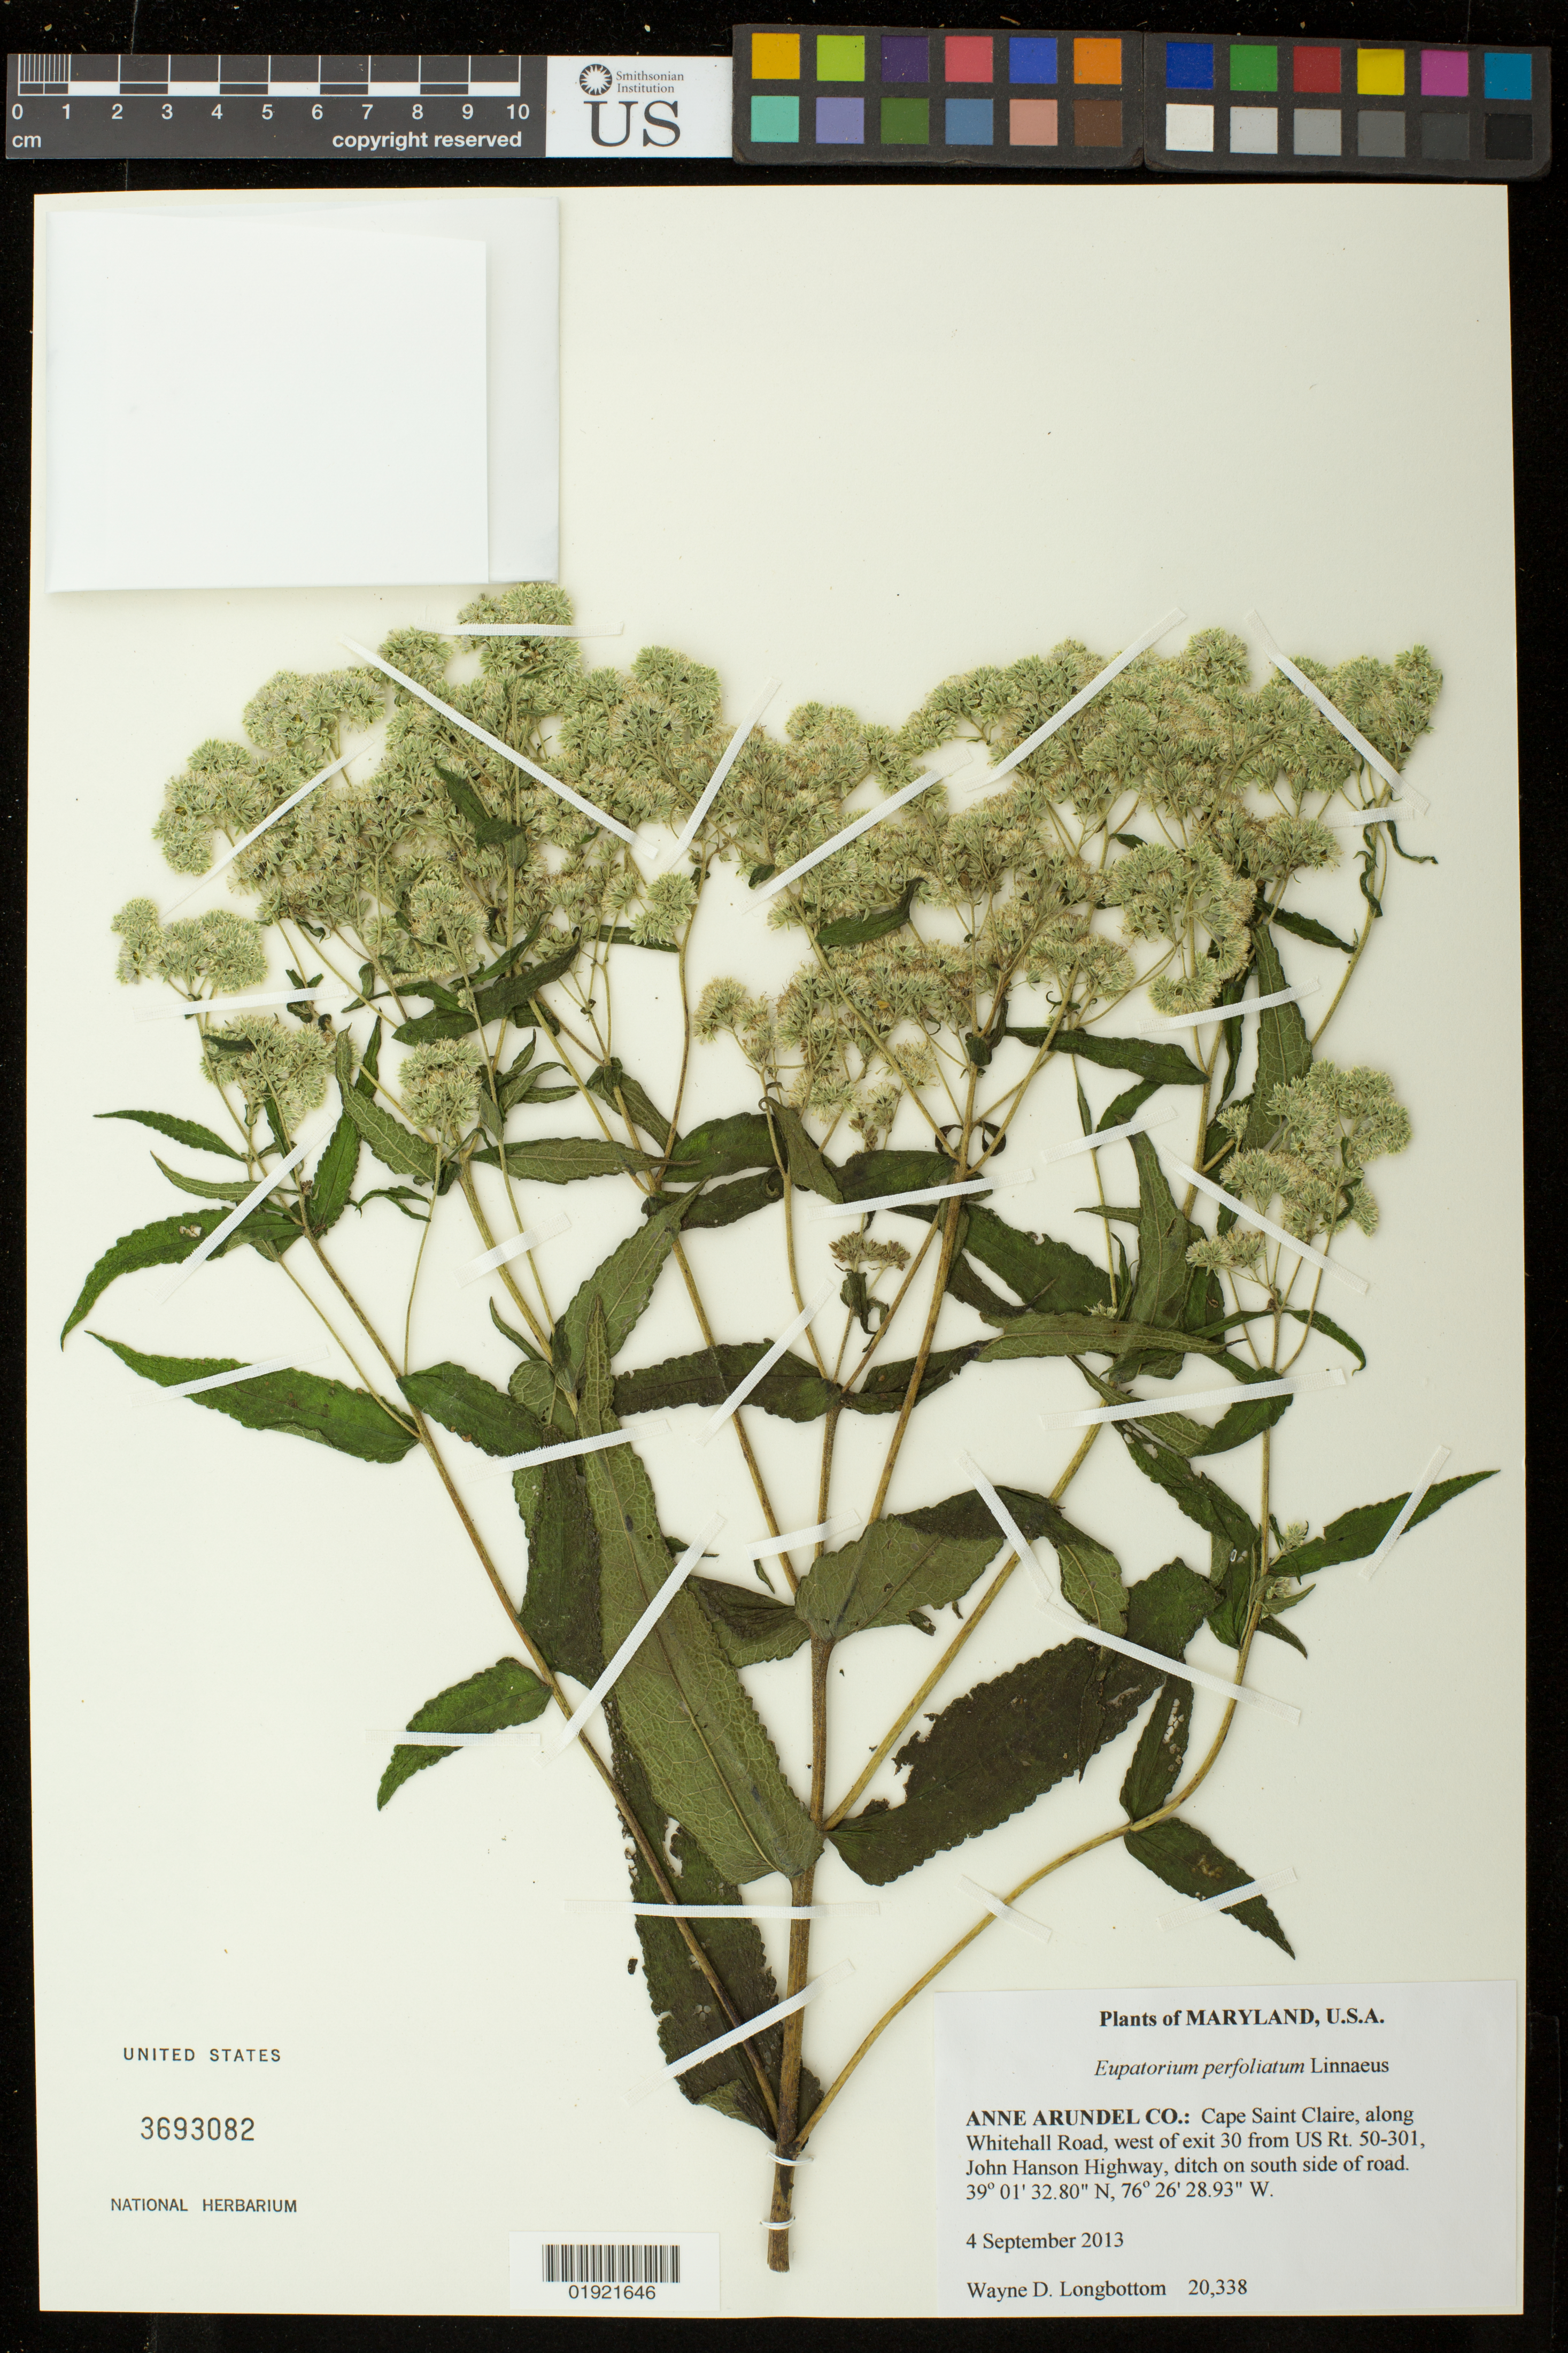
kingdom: Plantae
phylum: Tracheophyta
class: Magnoliopsida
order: Asterales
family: Asteraceae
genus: Eupatorium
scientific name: Eupatorium perfoliatum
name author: L.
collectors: W. D. Longbottom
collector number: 20338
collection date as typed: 4 September 2013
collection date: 2013-09-04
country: United States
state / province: Maryland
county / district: Anne Arundel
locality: Cape Saint Claire, along Whitehall Road, west of exit 30 from US Rt. 50-301, John Hanson Highway, ditch on south side of road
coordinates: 39 01 32.80 N, 76 26 28.93 W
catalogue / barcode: US 3693082